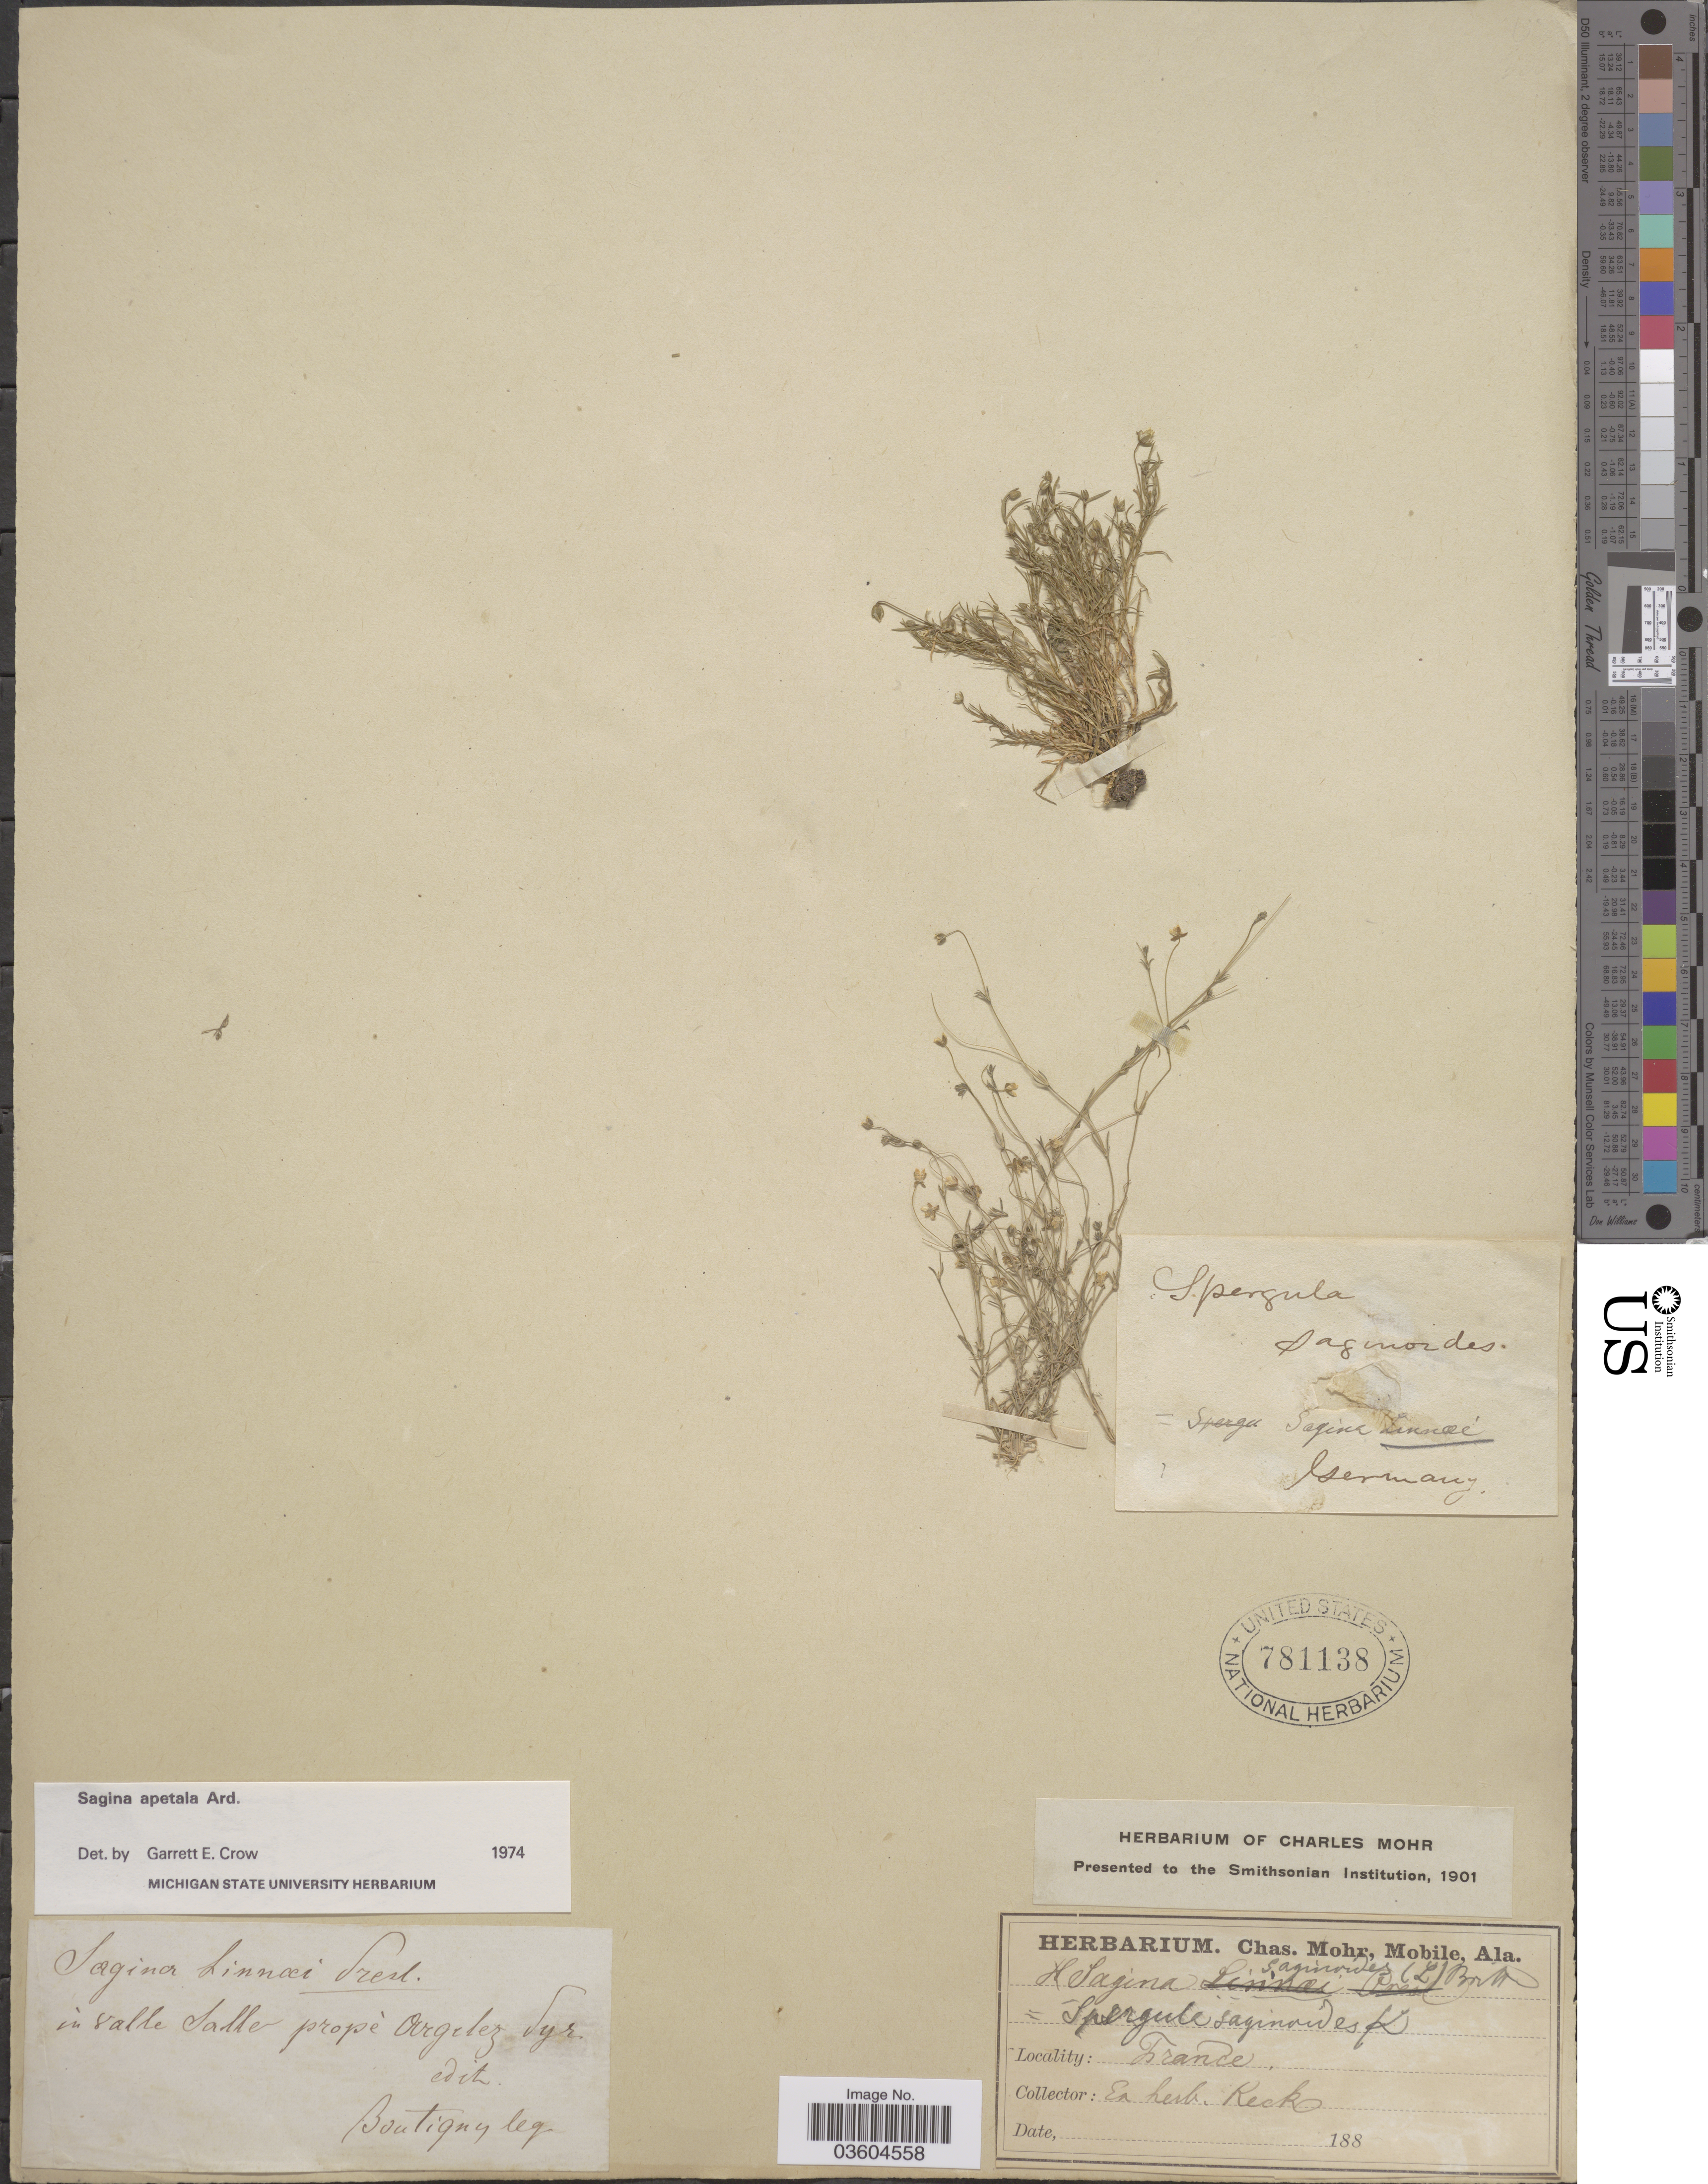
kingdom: Plantae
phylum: Tracheophyta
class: Magnoliopsida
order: Caryophyllales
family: Caryophyllaceae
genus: Sagina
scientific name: Sagina apetala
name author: Ard.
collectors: Boutigny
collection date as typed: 188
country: France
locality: In valle Salle propè Argelez Pyr.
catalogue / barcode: US 781138